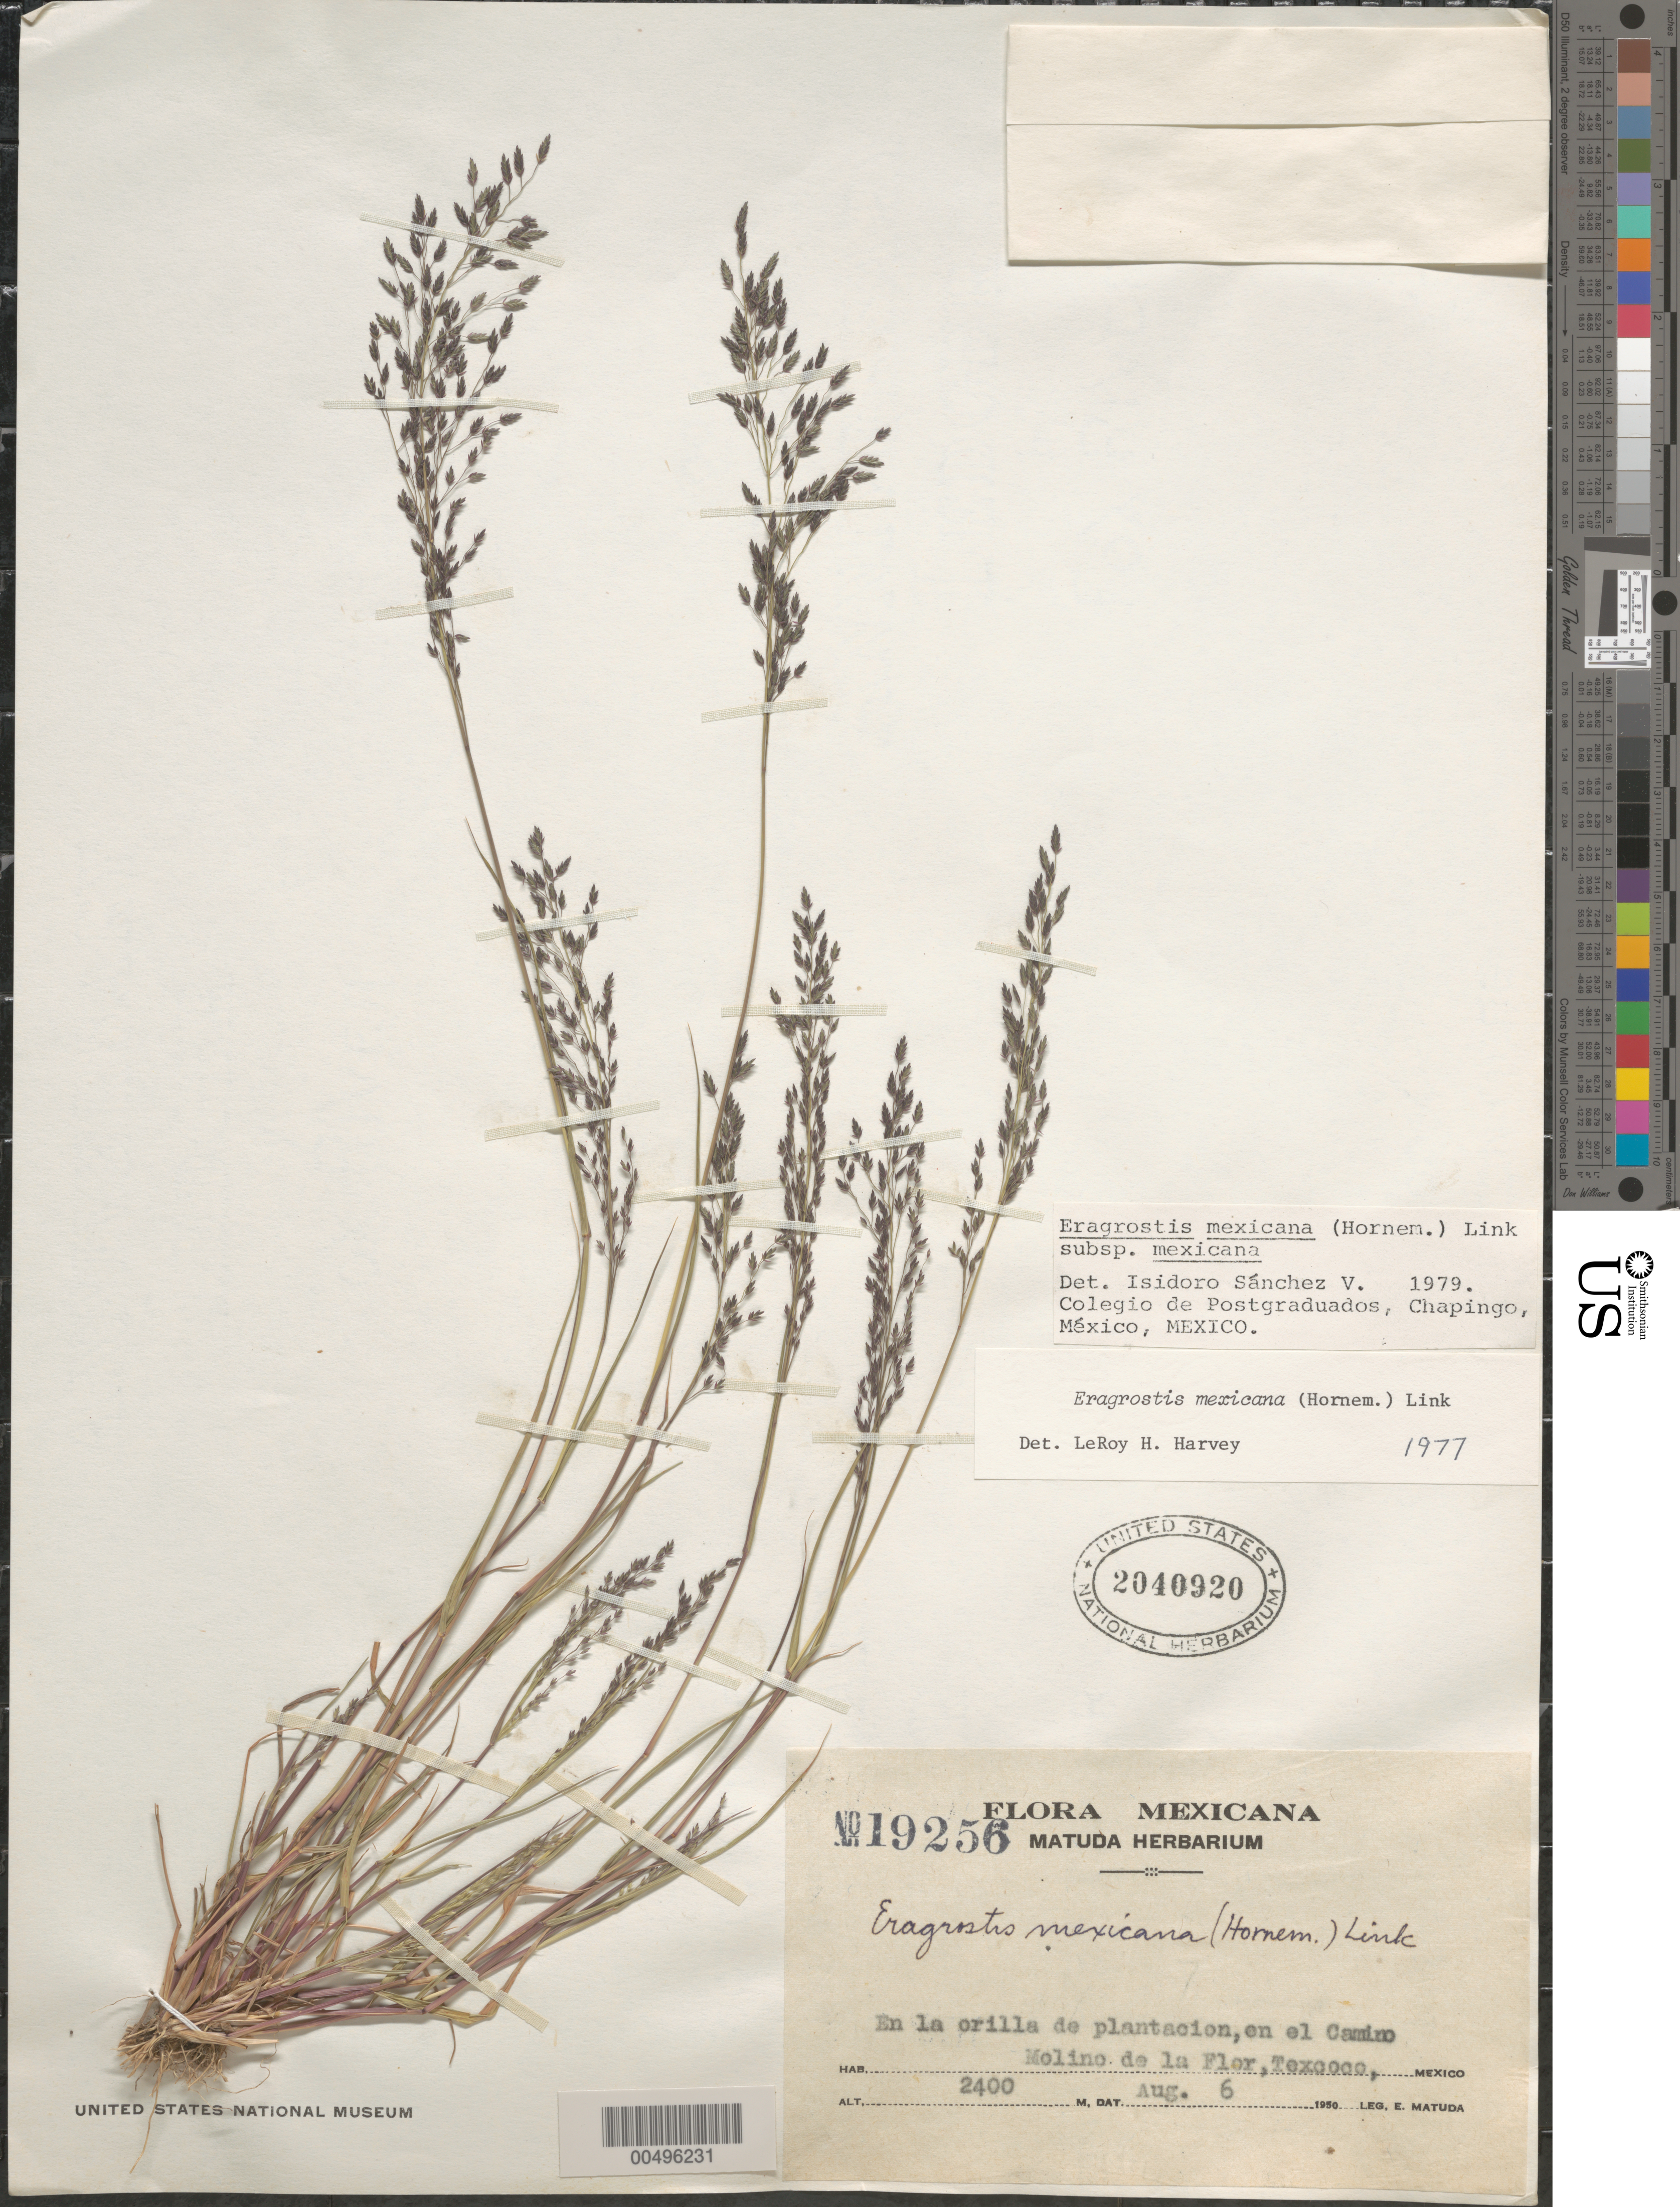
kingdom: Plantae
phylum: Tracheophyta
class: Liliopsida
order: Poales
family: Poaceae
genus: Eragrostis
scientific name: Eragrostis mexicana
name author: (Hornem.) Link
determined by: Sánchez Vega, I. M.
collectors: E. Matuda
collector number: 19256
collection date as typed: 6 Aug 1950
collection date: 1950-08-06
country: Mexico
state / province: México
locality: Molino de la Flor, Texcoco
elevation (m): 2400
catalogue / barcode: US 2040920